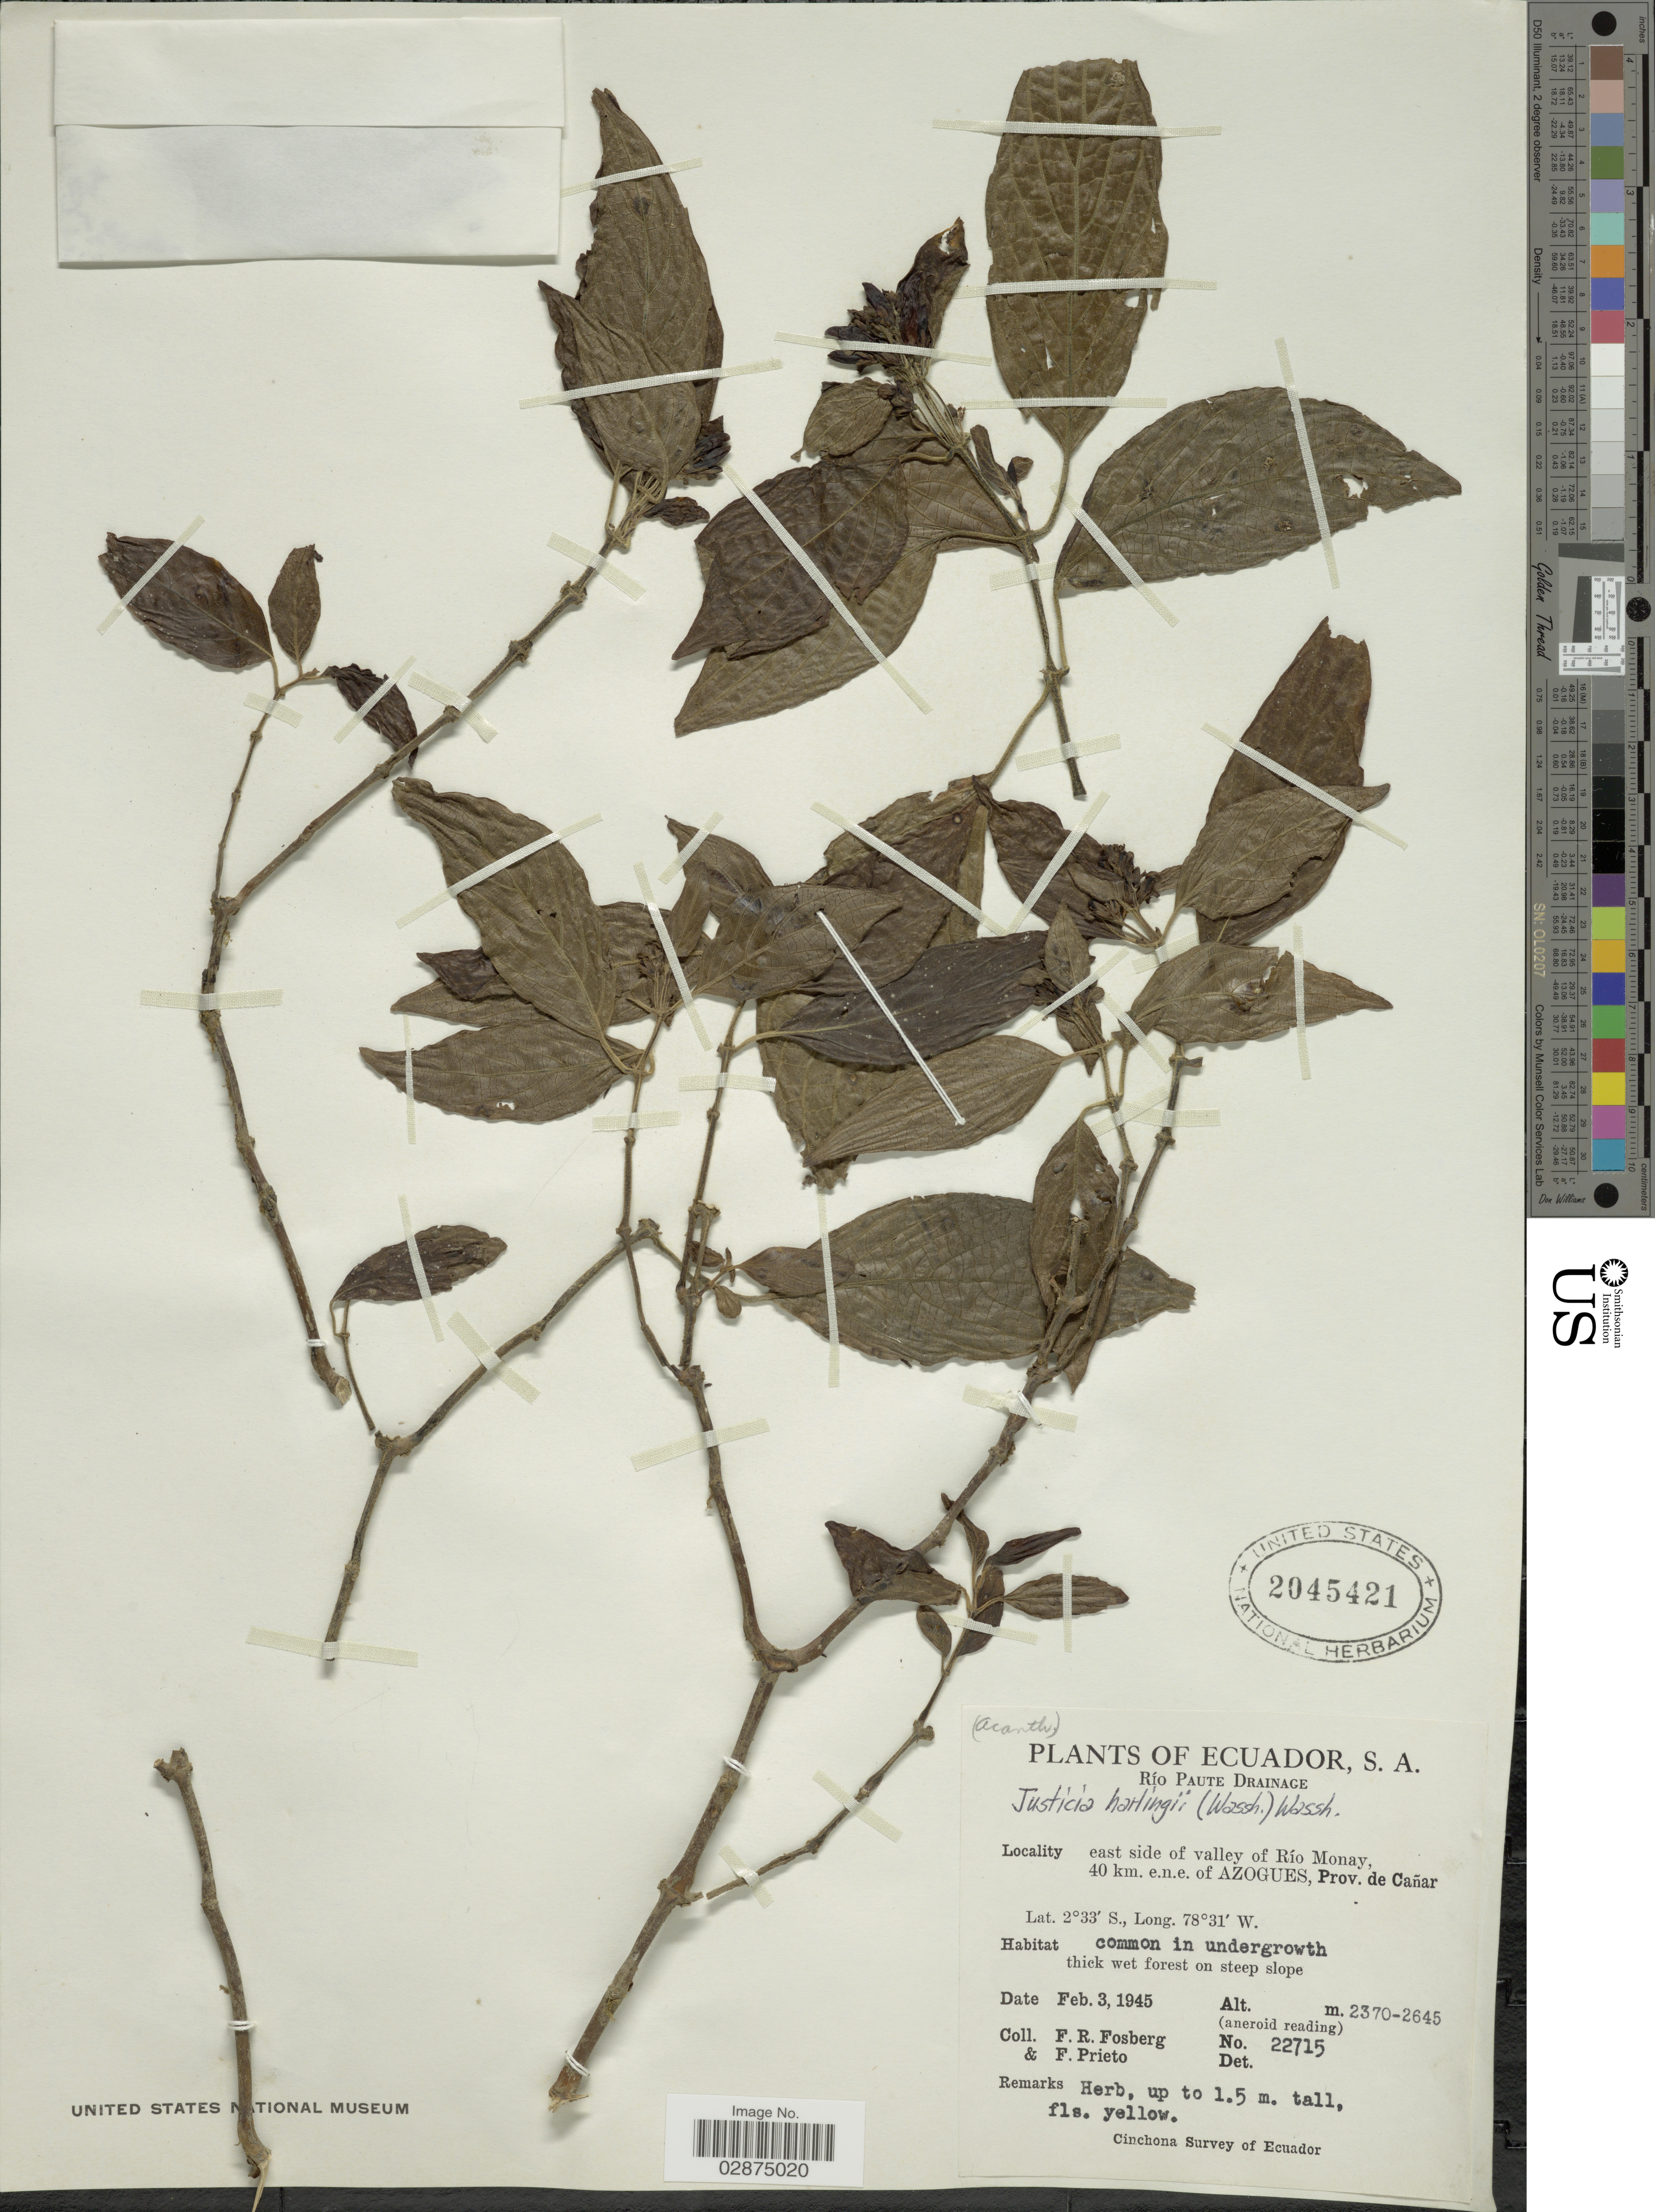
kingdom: Plantae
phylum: Tracheophyta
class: Magnoliopsida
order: Lamiales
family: Acanthaceae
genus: Habracanthus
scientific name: Habracanthus harlingii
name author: Wassh.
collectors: F. R. Fosberg & F. Prieto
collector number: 22715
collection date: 1945-02-03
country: Ecuador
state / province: Cañar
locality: S.A. Río Paute Drainage. East side of valley of Río Monay, 40 km. e.n.e. of Azogues, Prov. de Cañar.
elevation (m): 2370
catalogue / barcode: US 2045421